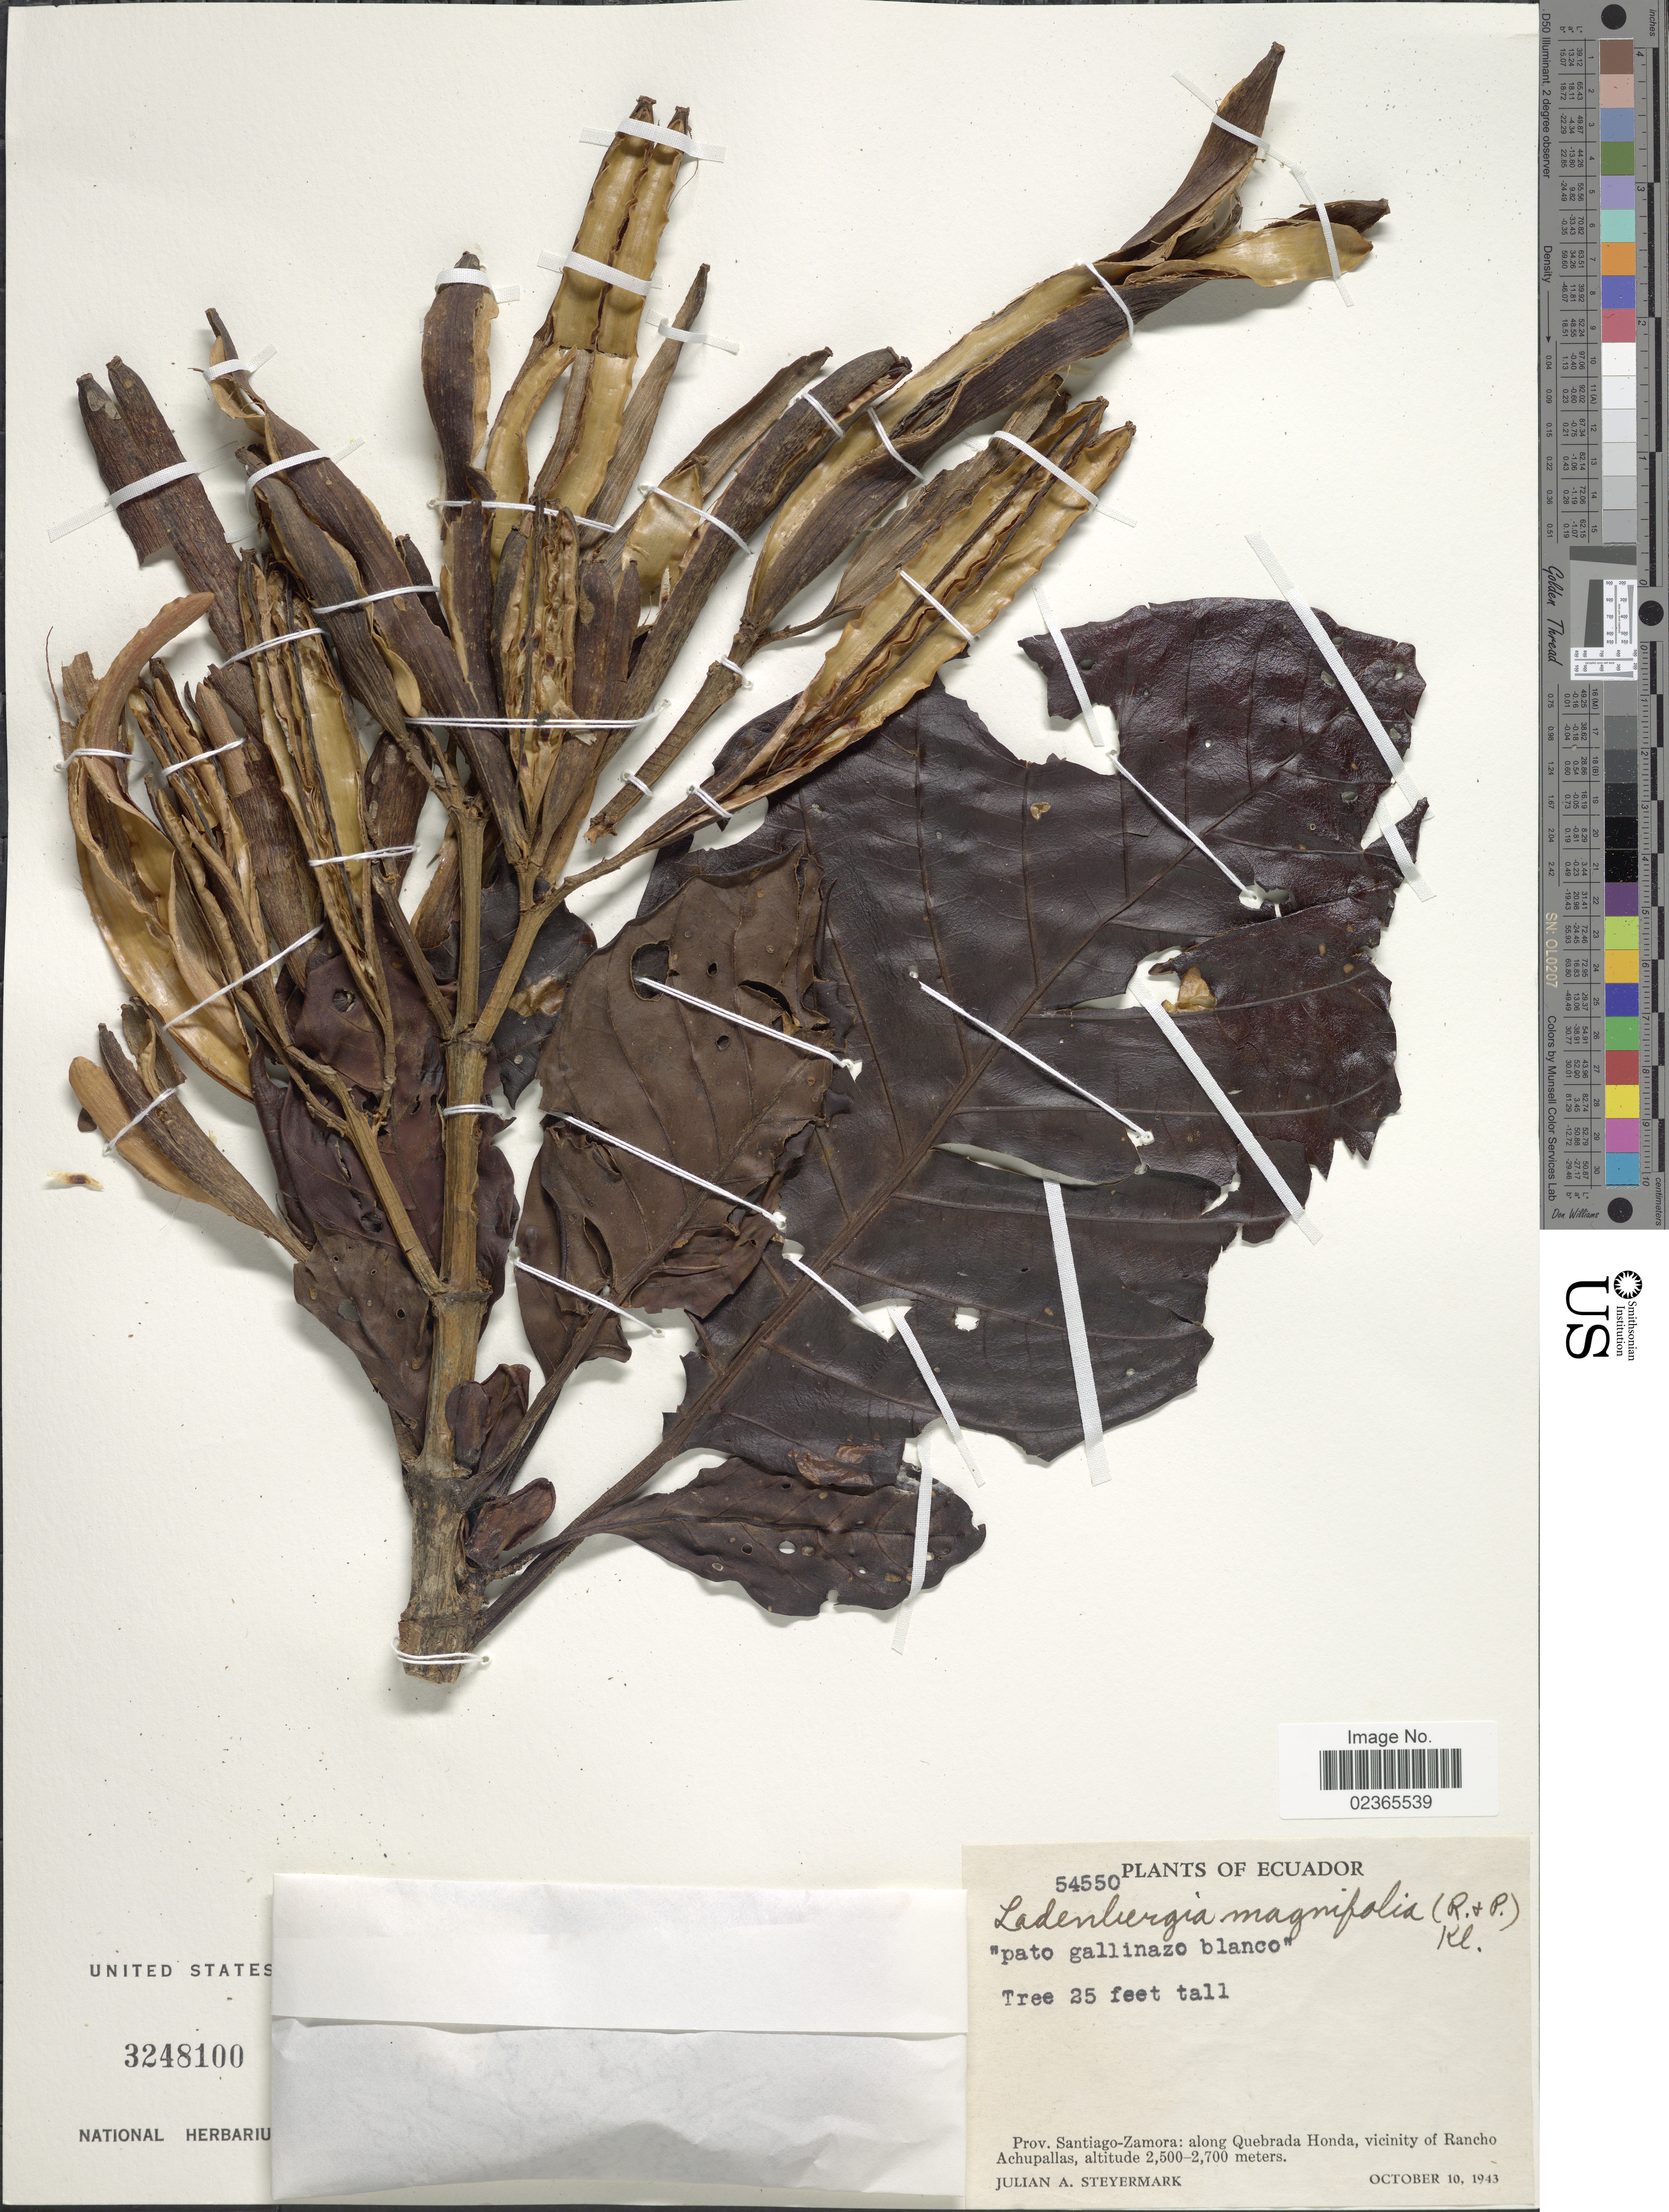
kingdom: Plantae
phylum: Tracheophyta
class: Magnoliopsida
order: Gentianales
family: Rubiaceae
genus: Ladenbergia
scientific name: Ladenbergia oblongifolia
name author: (Mutis) L. Andersson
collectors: J. Steyermark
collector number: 54550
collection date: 1943-10-10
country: Ecuador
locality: Prov. Santiago-Zamora: along Quebrada Honda, vicinity of Rancho Achupallas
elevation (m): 2500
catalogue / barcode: US 3248100